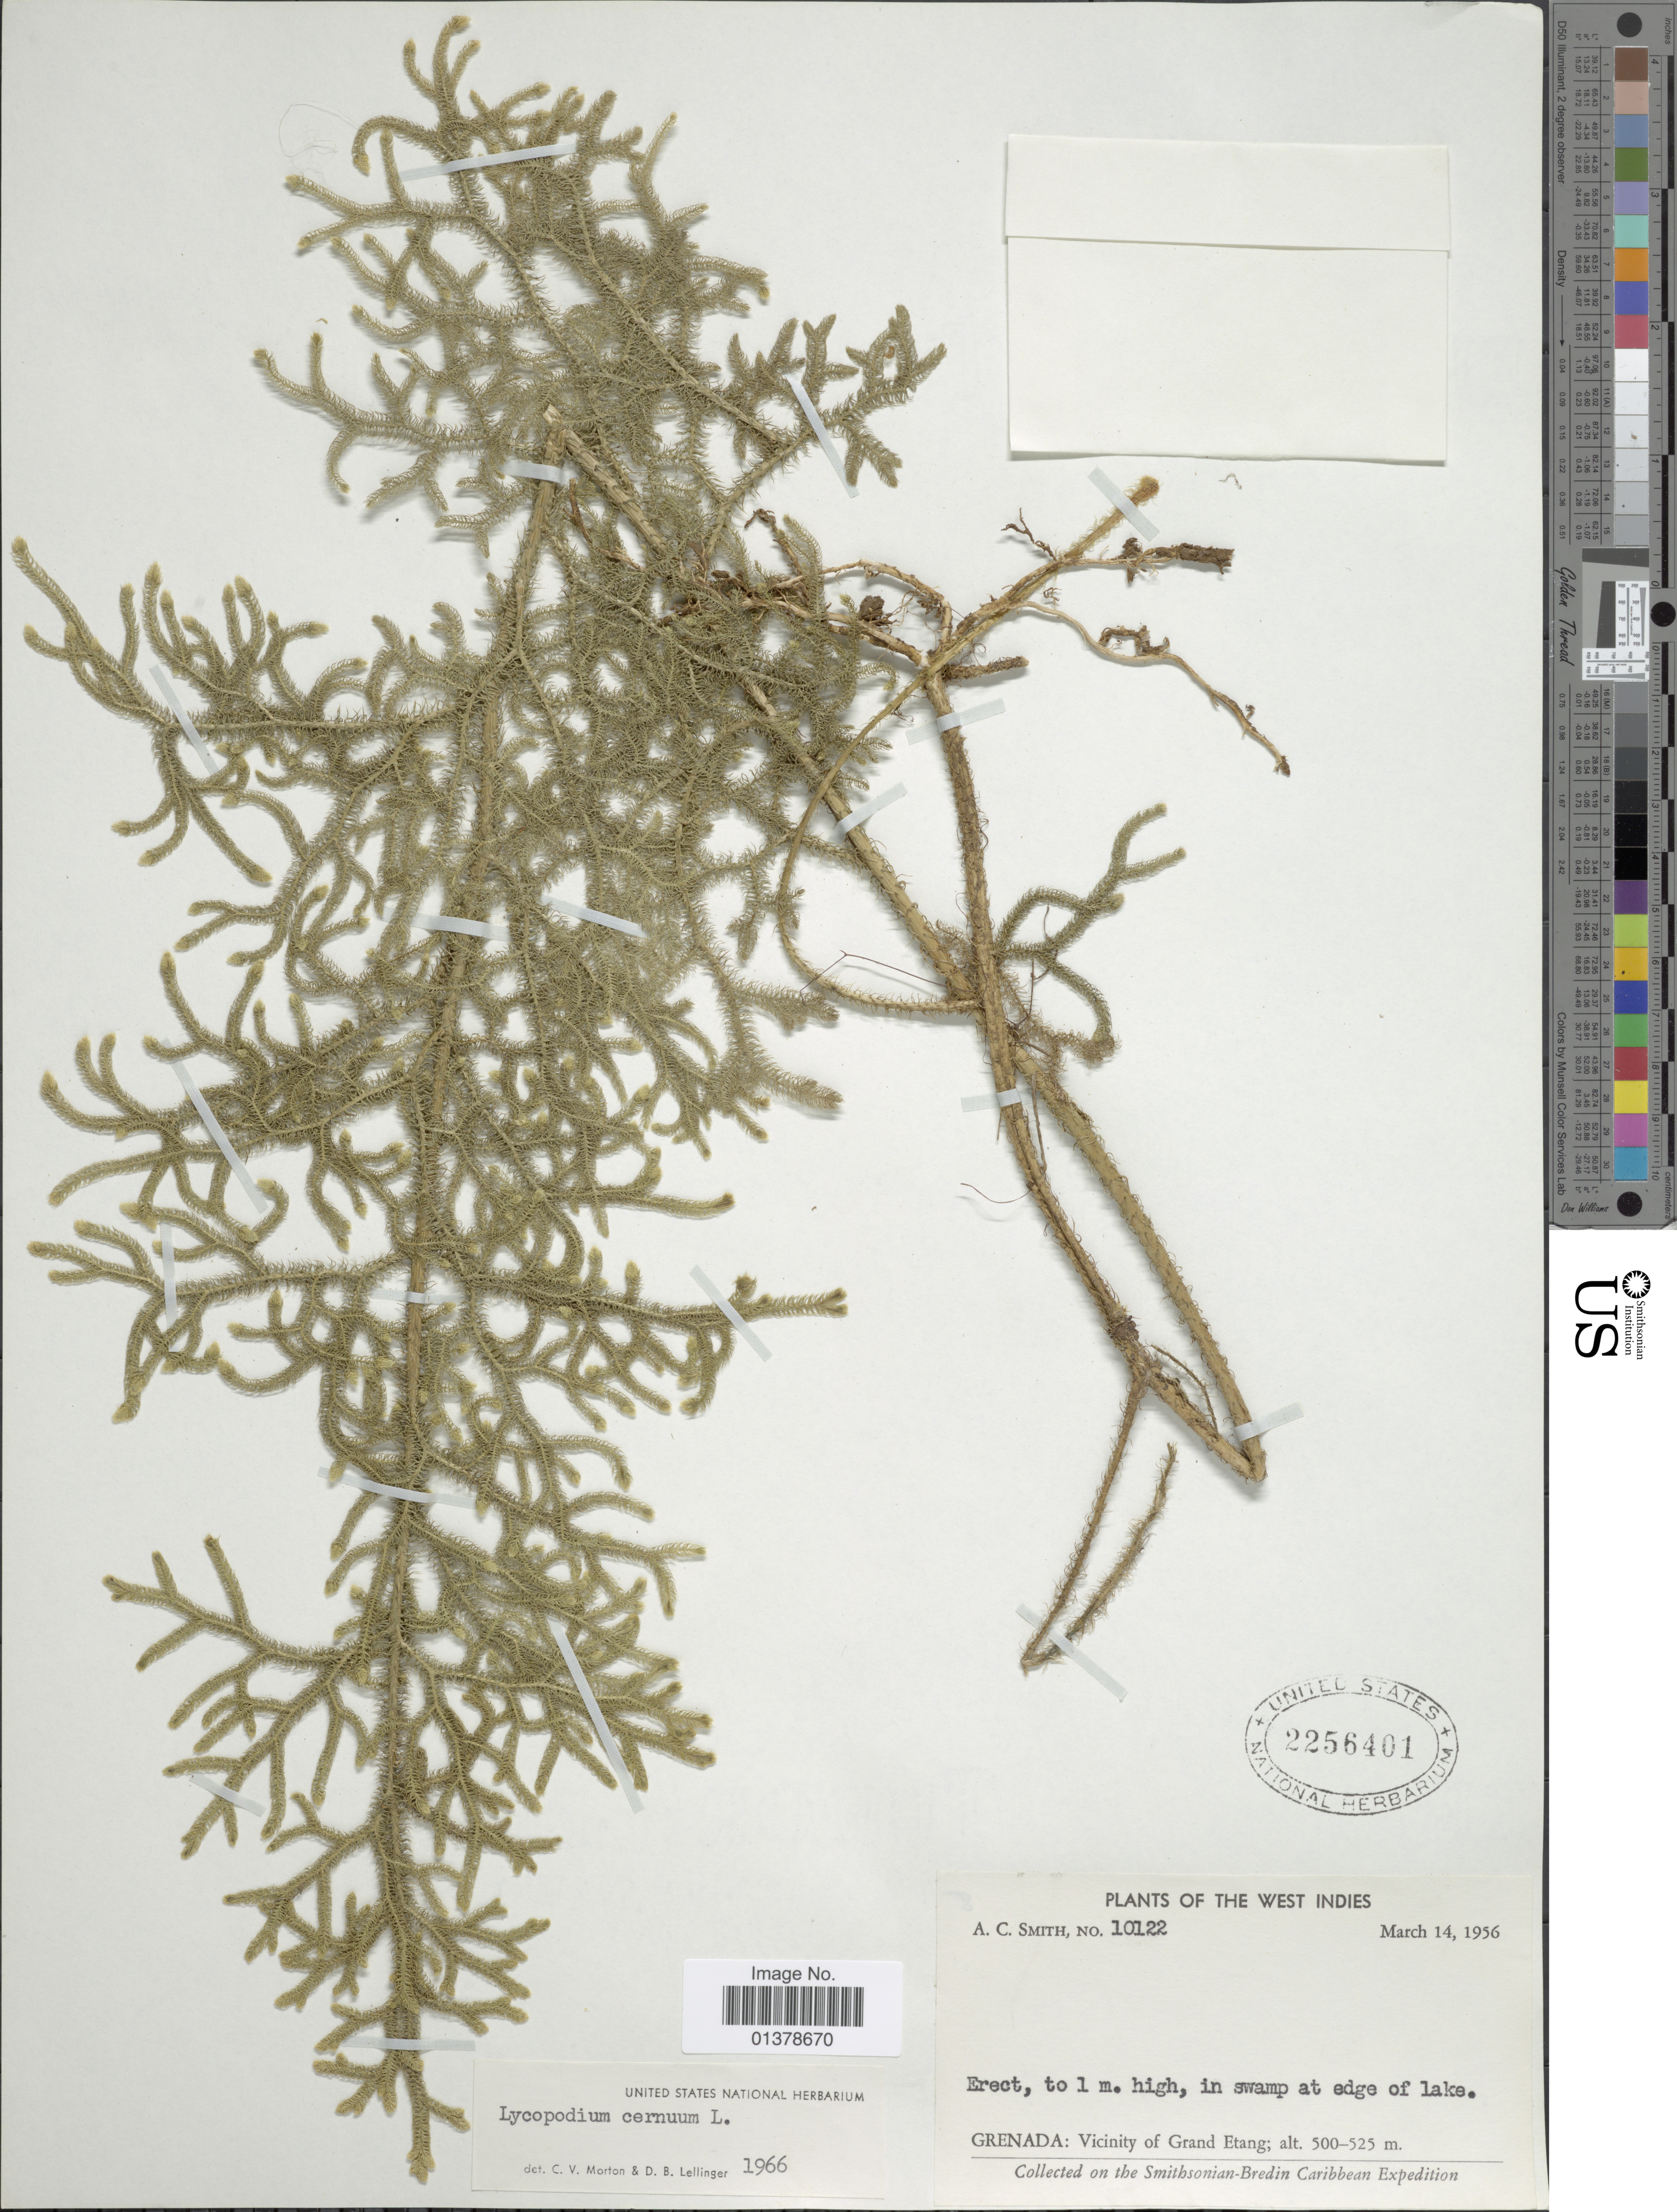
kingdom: Plantae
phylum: Tracheophyta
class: Lycopodiopsida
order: Lycopodiales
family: Lycopodiaceae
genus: Palhinhaea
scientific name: Palhinhaea cernua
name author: (L.) Vasc. & Franco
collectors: A. C. Smith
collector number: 10122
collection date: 1956-03-14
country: Grenada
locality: Grenada: Vicinity of Grand Etang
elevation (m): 500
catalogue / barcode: US 2256401